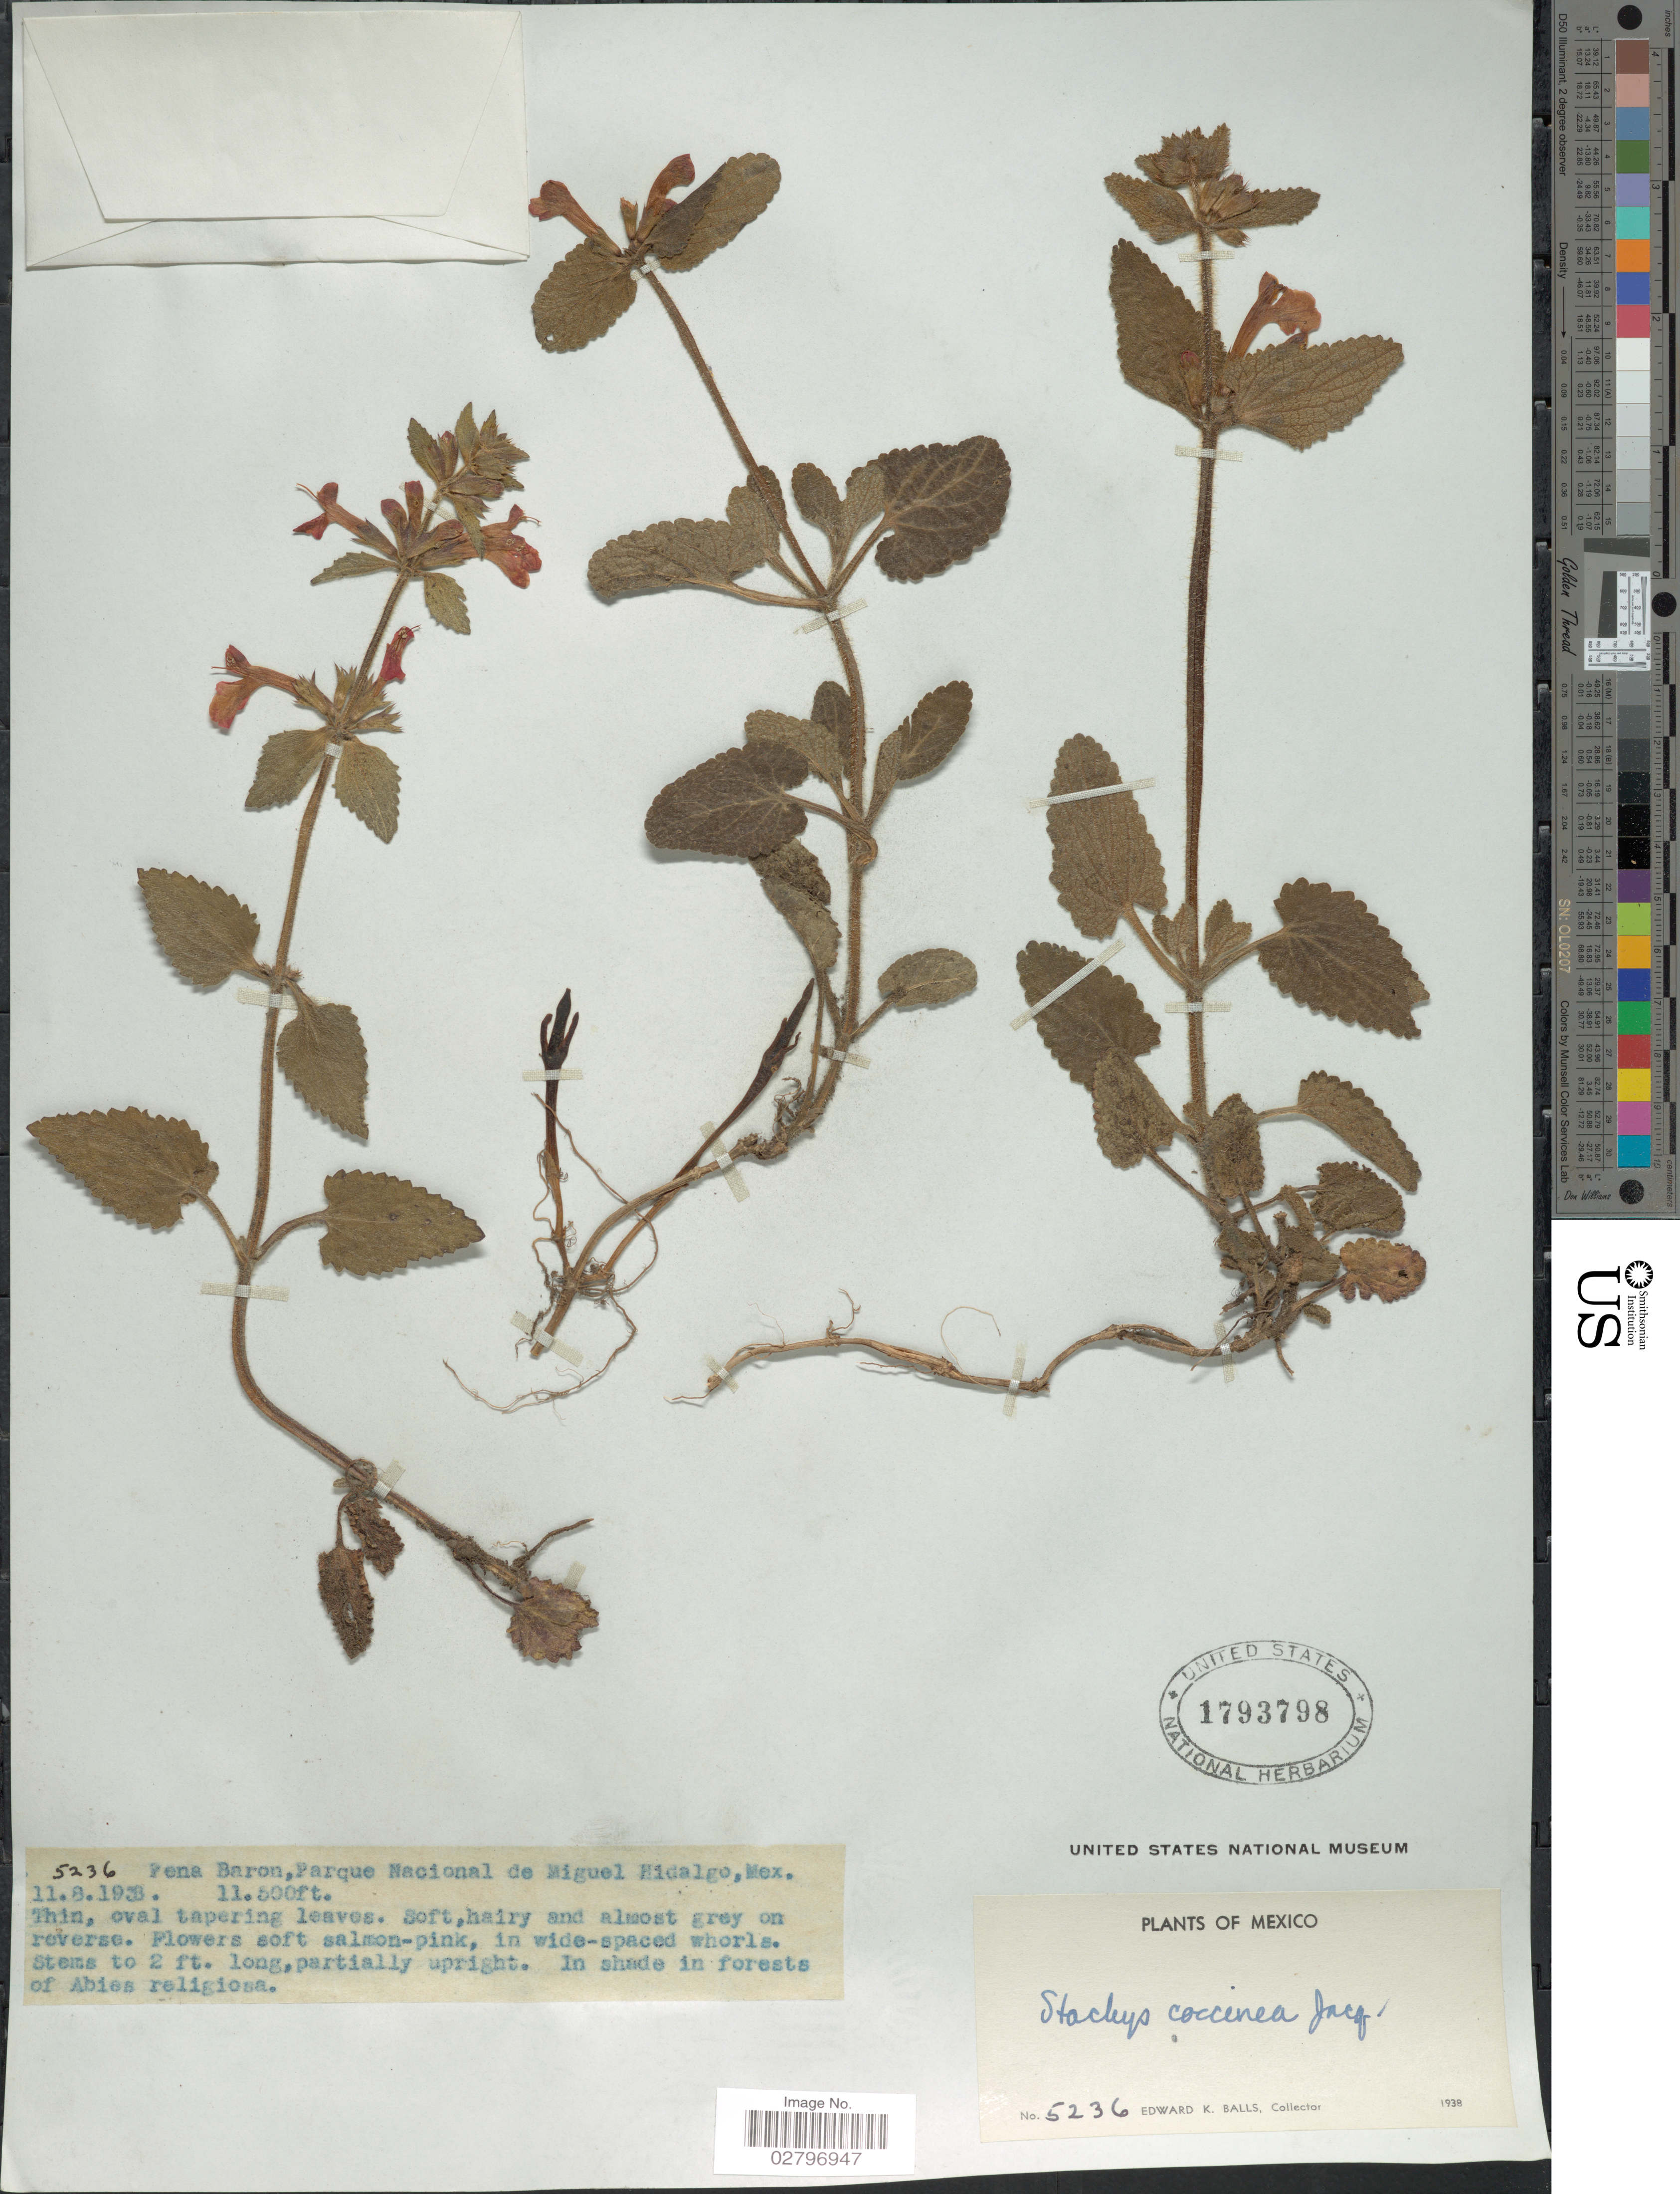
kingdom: Plantae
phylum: Tracheophyta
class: Magnoliopsida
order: Lamiales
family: Lamiaceae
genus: Stachys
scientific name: Stachys coccinea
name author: Ortega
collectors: E. K. Balls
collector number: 5236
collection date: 1938-08-11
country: Mexico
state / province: Hidalgo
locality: Fena Baron, Parque Nacional de Miguel Hidalgo, Mex.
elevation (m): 3505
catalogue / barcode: US 1793798